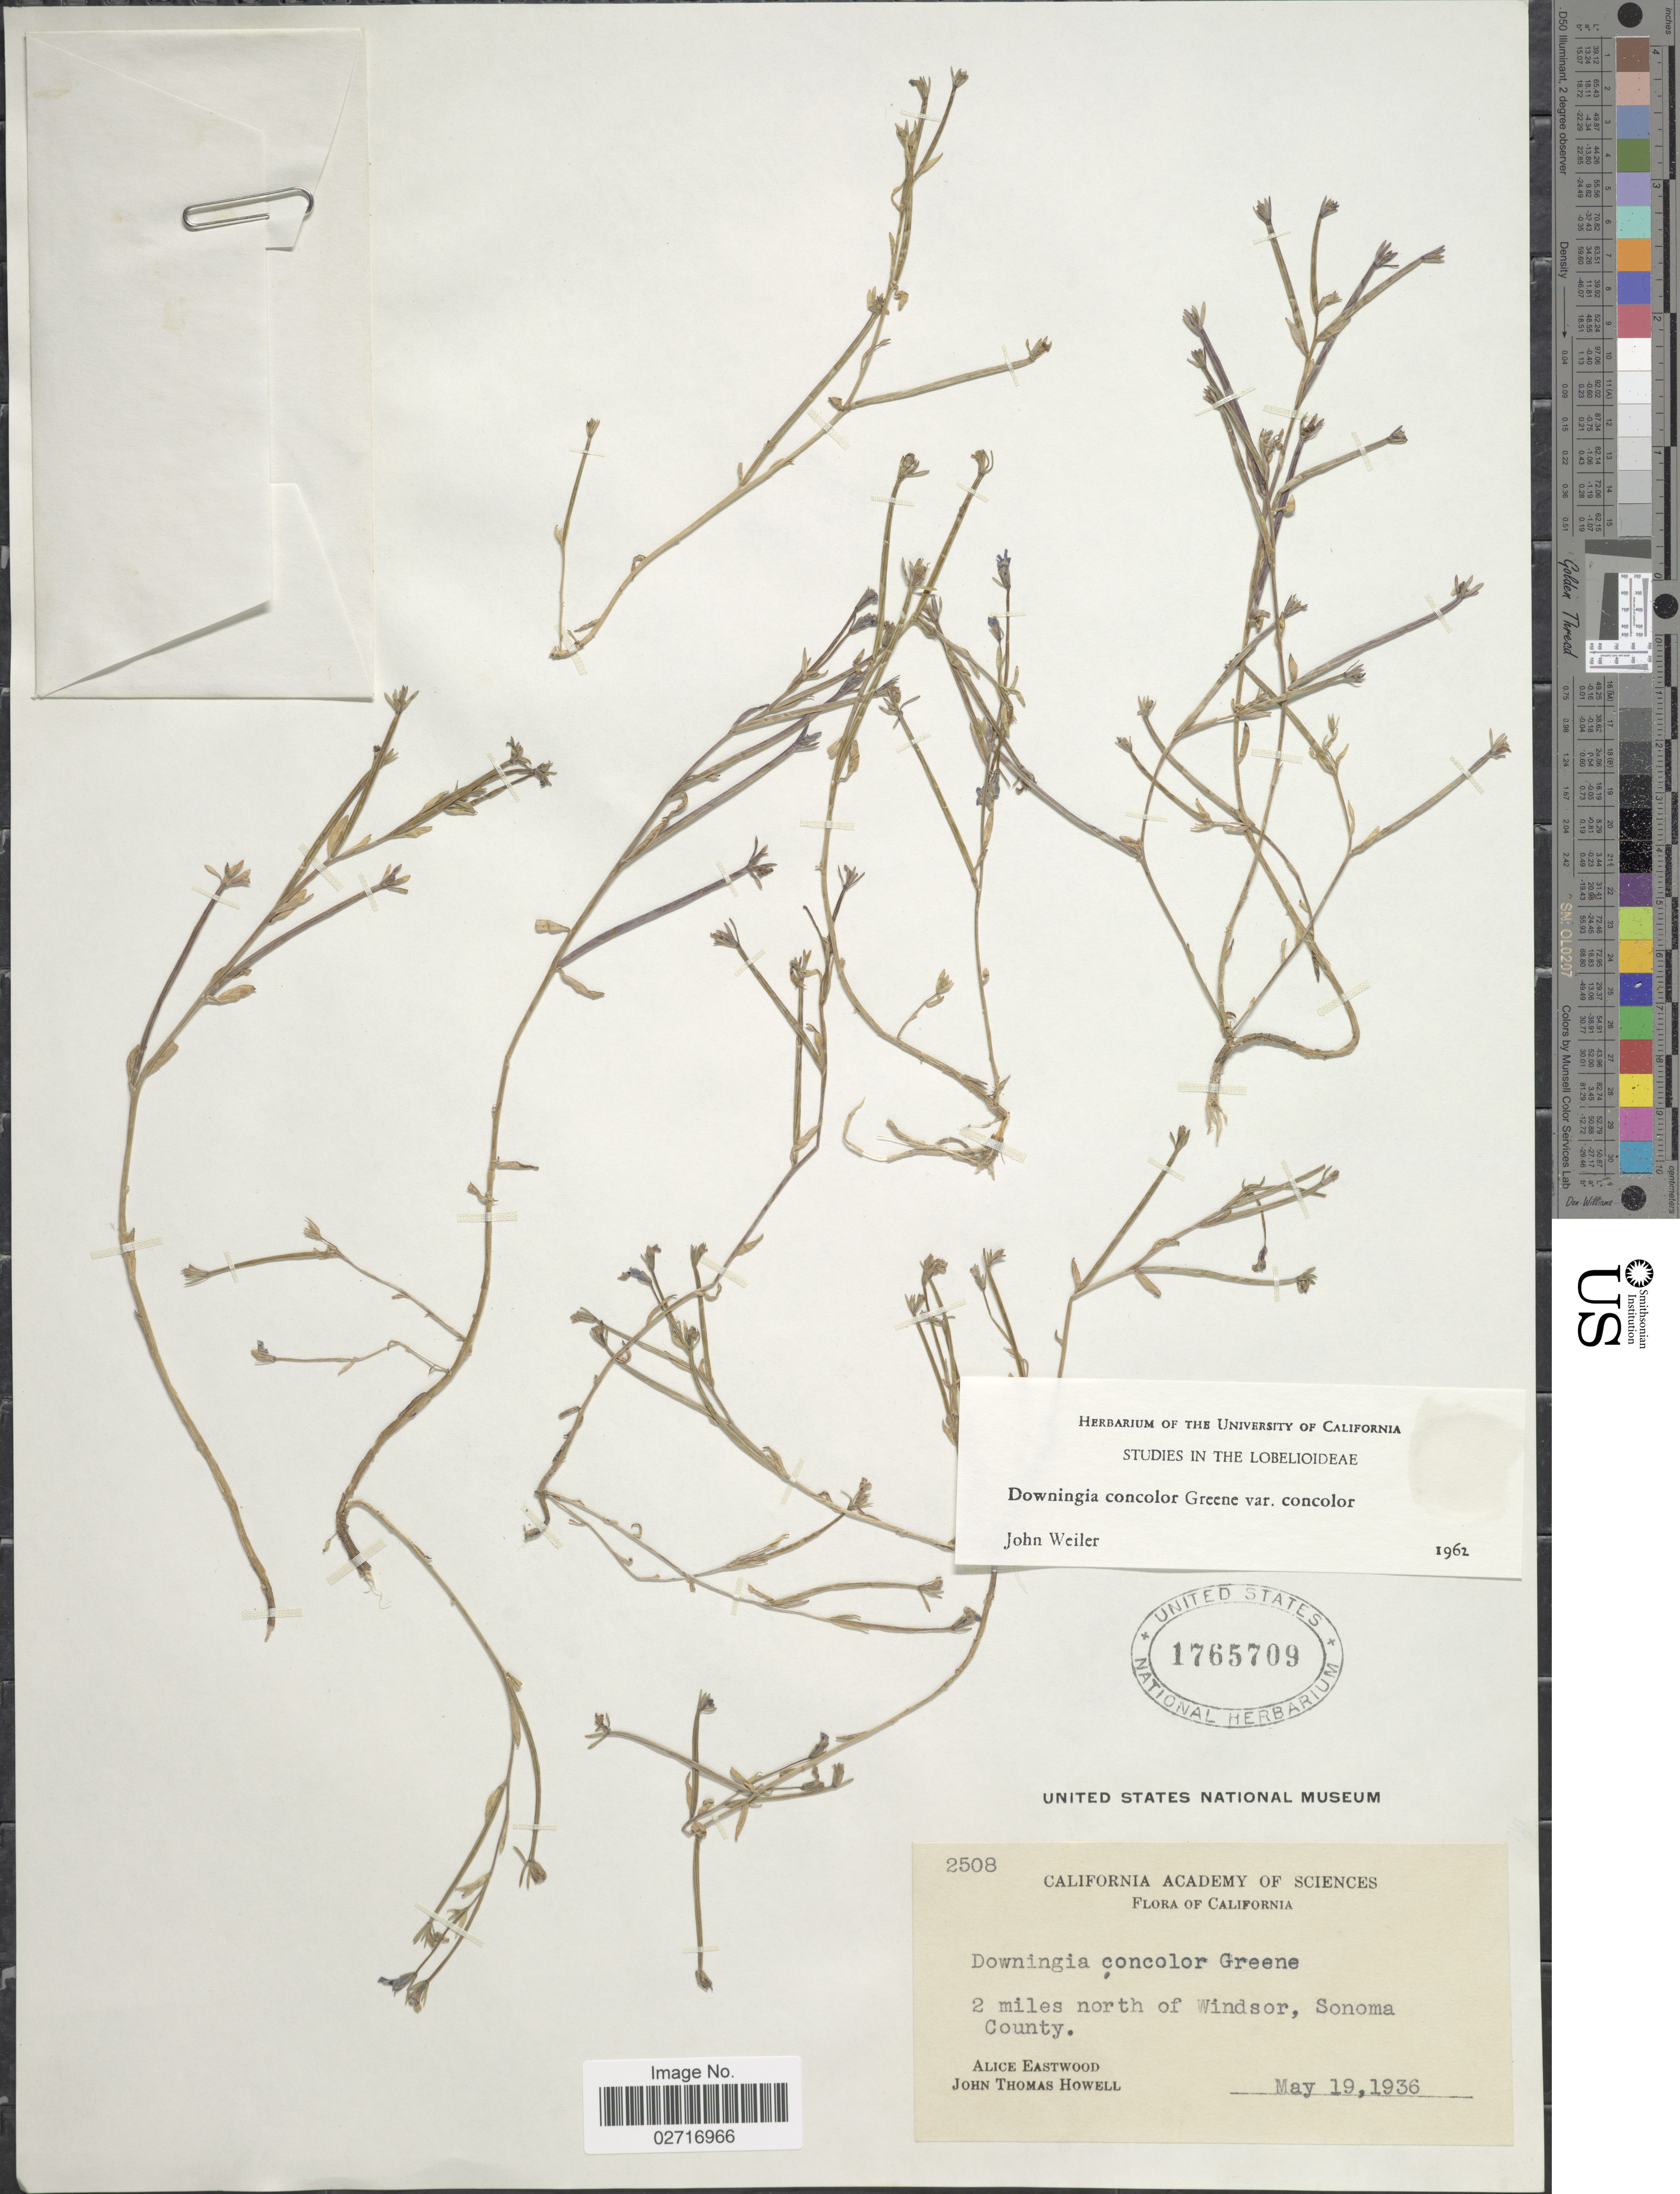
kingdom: Plantae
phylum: Tracheophyta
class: Magnoliopsida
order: Asterales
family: Campanulaceae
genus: Downingia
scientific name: Downingia concolor var. concolor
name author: Greene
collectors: A. Eastwood & J. T. Howell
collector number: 2508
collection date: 1936-05-19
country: United States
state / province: California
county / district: Sonoma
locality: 2 miles north of Windsor, Sonoma County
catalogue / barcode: US 1765709